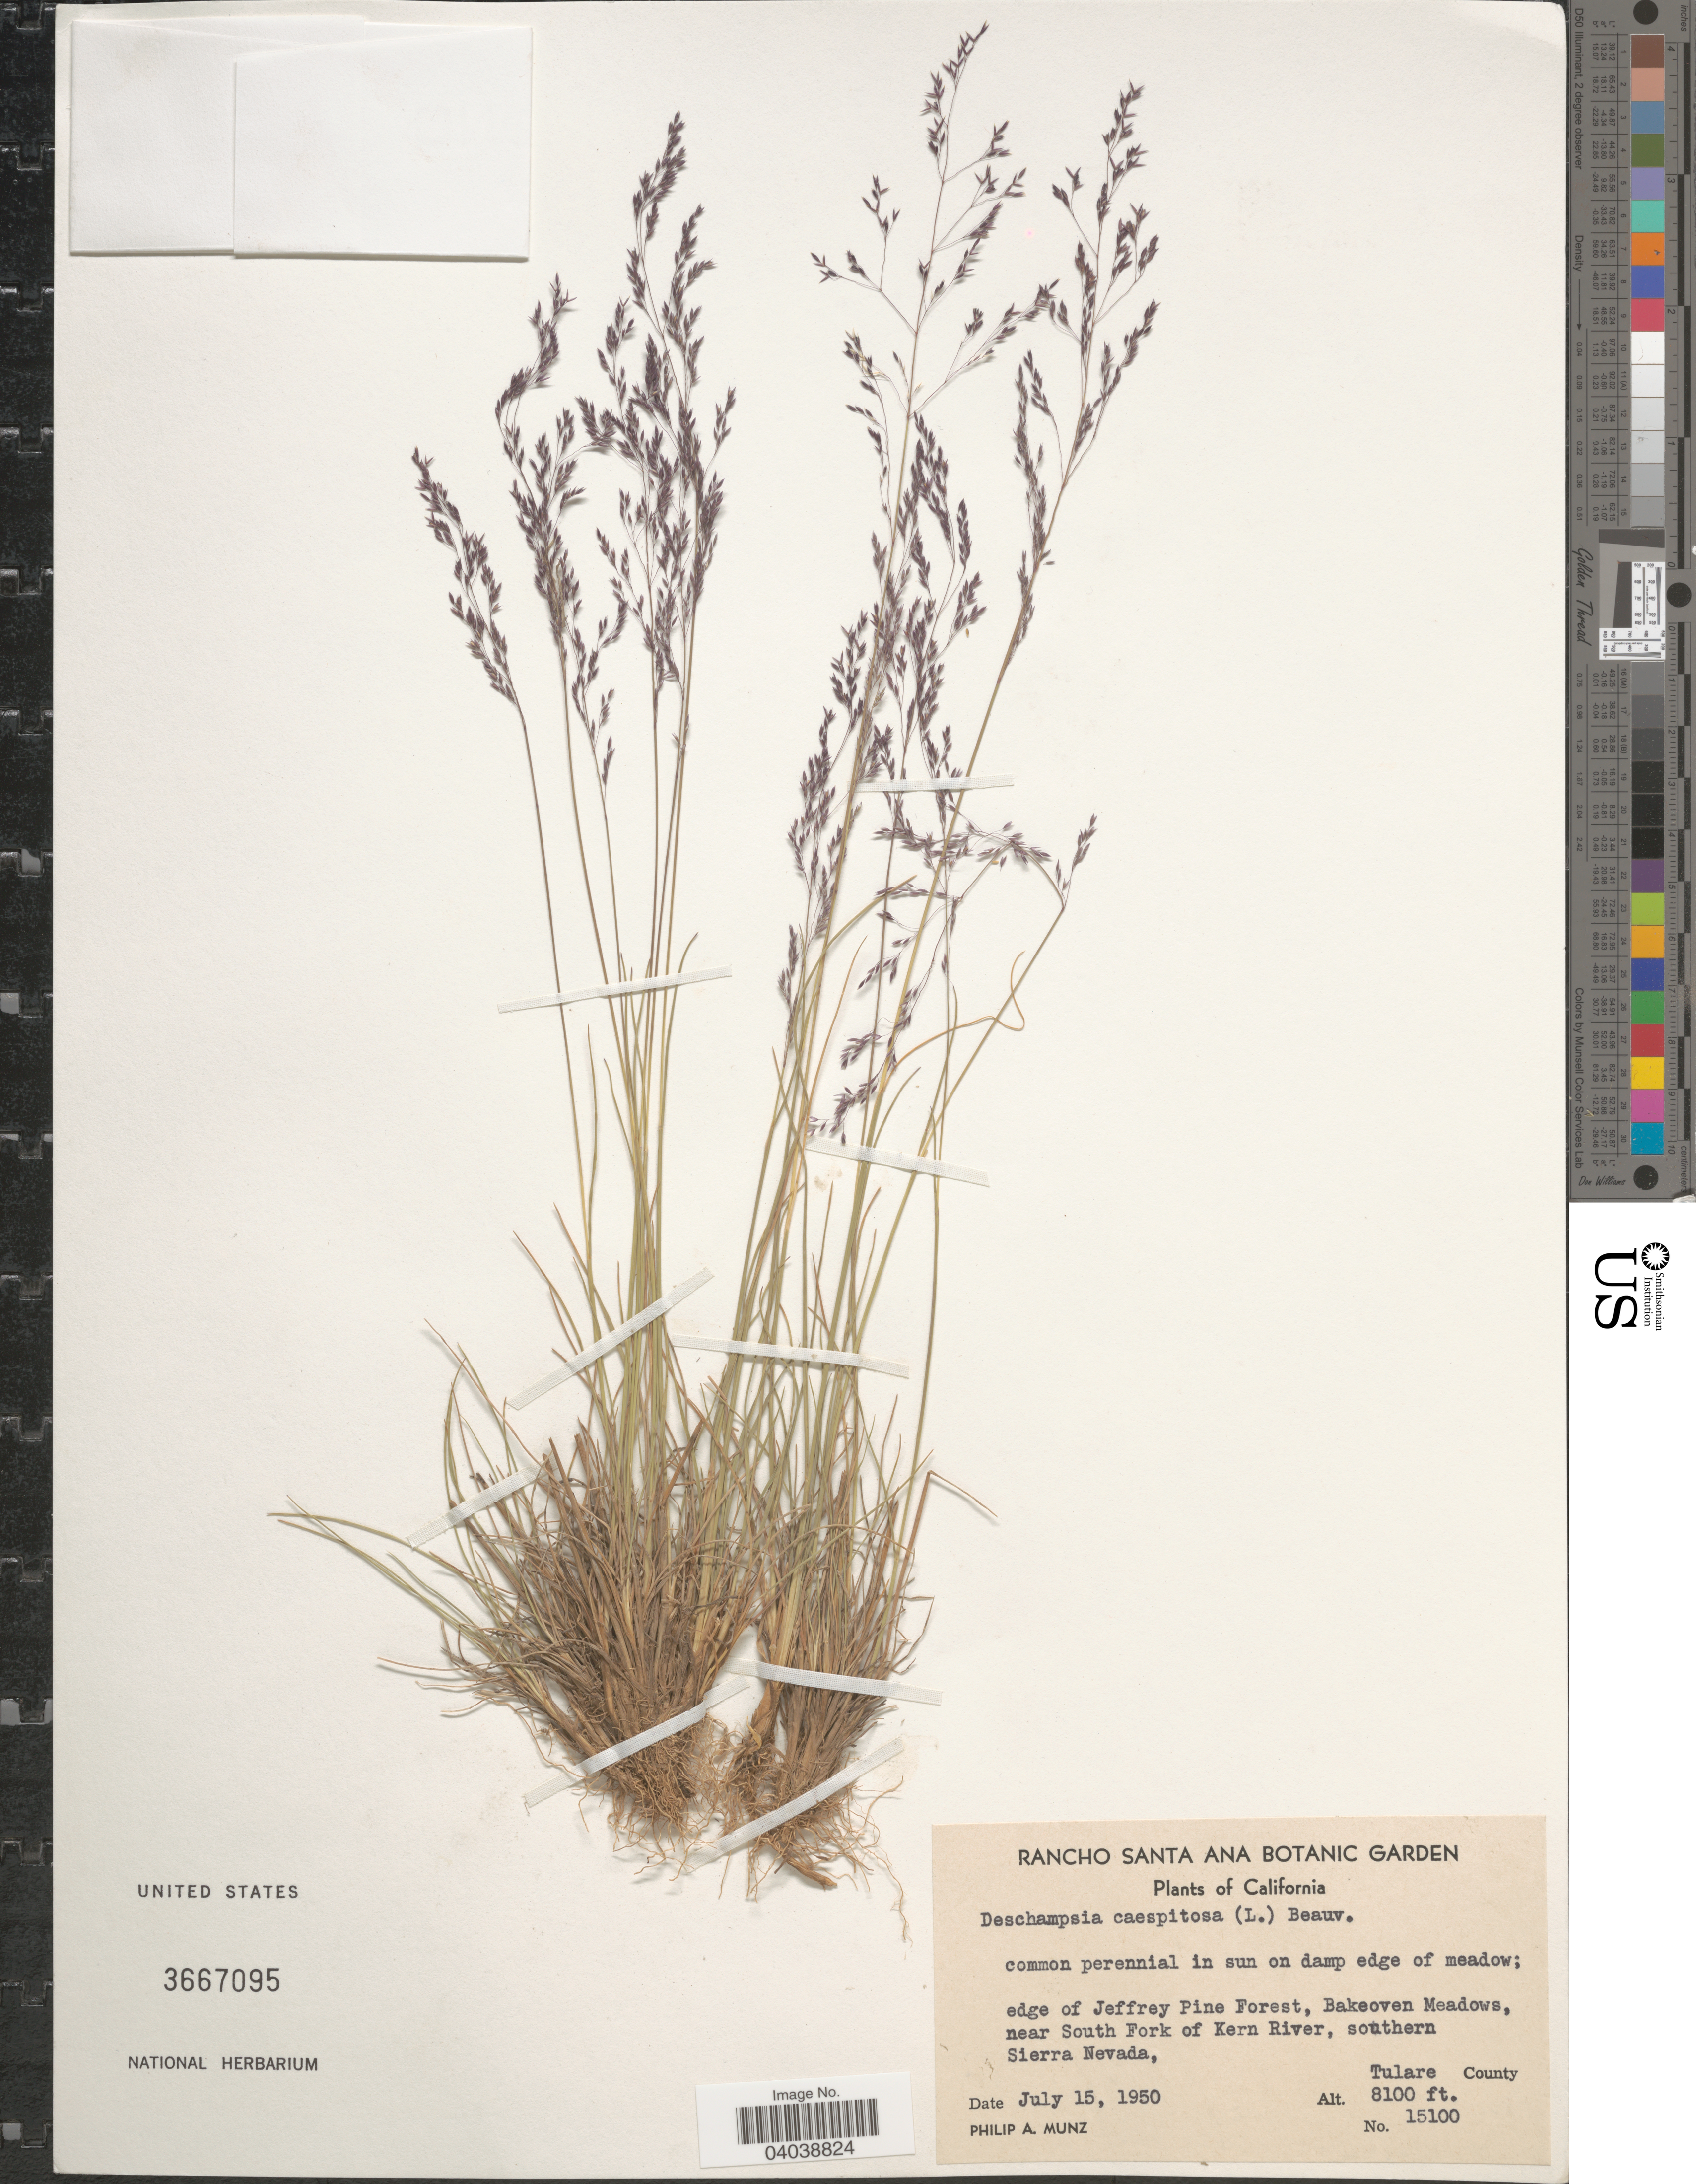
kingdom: Plantae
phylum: Tracheophyta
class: Liliopsida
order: Poales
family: Poaceae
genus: Deschampsia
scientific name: Deschampsia cespitosa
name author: (L.) P. Beauv.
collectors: P. A. Munz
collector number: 15100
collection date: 1950-07-15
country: United States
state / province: California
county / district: Tulare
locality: Rancho Santa Ana Botanic Garden. [unsure placement] Edge of Jeffrey Pine Forest, Bakeoven Meadows, near South Fork of Kern River, southern Sierra Nevada. Tulare County.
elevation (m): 2469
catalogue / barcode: US 3667095